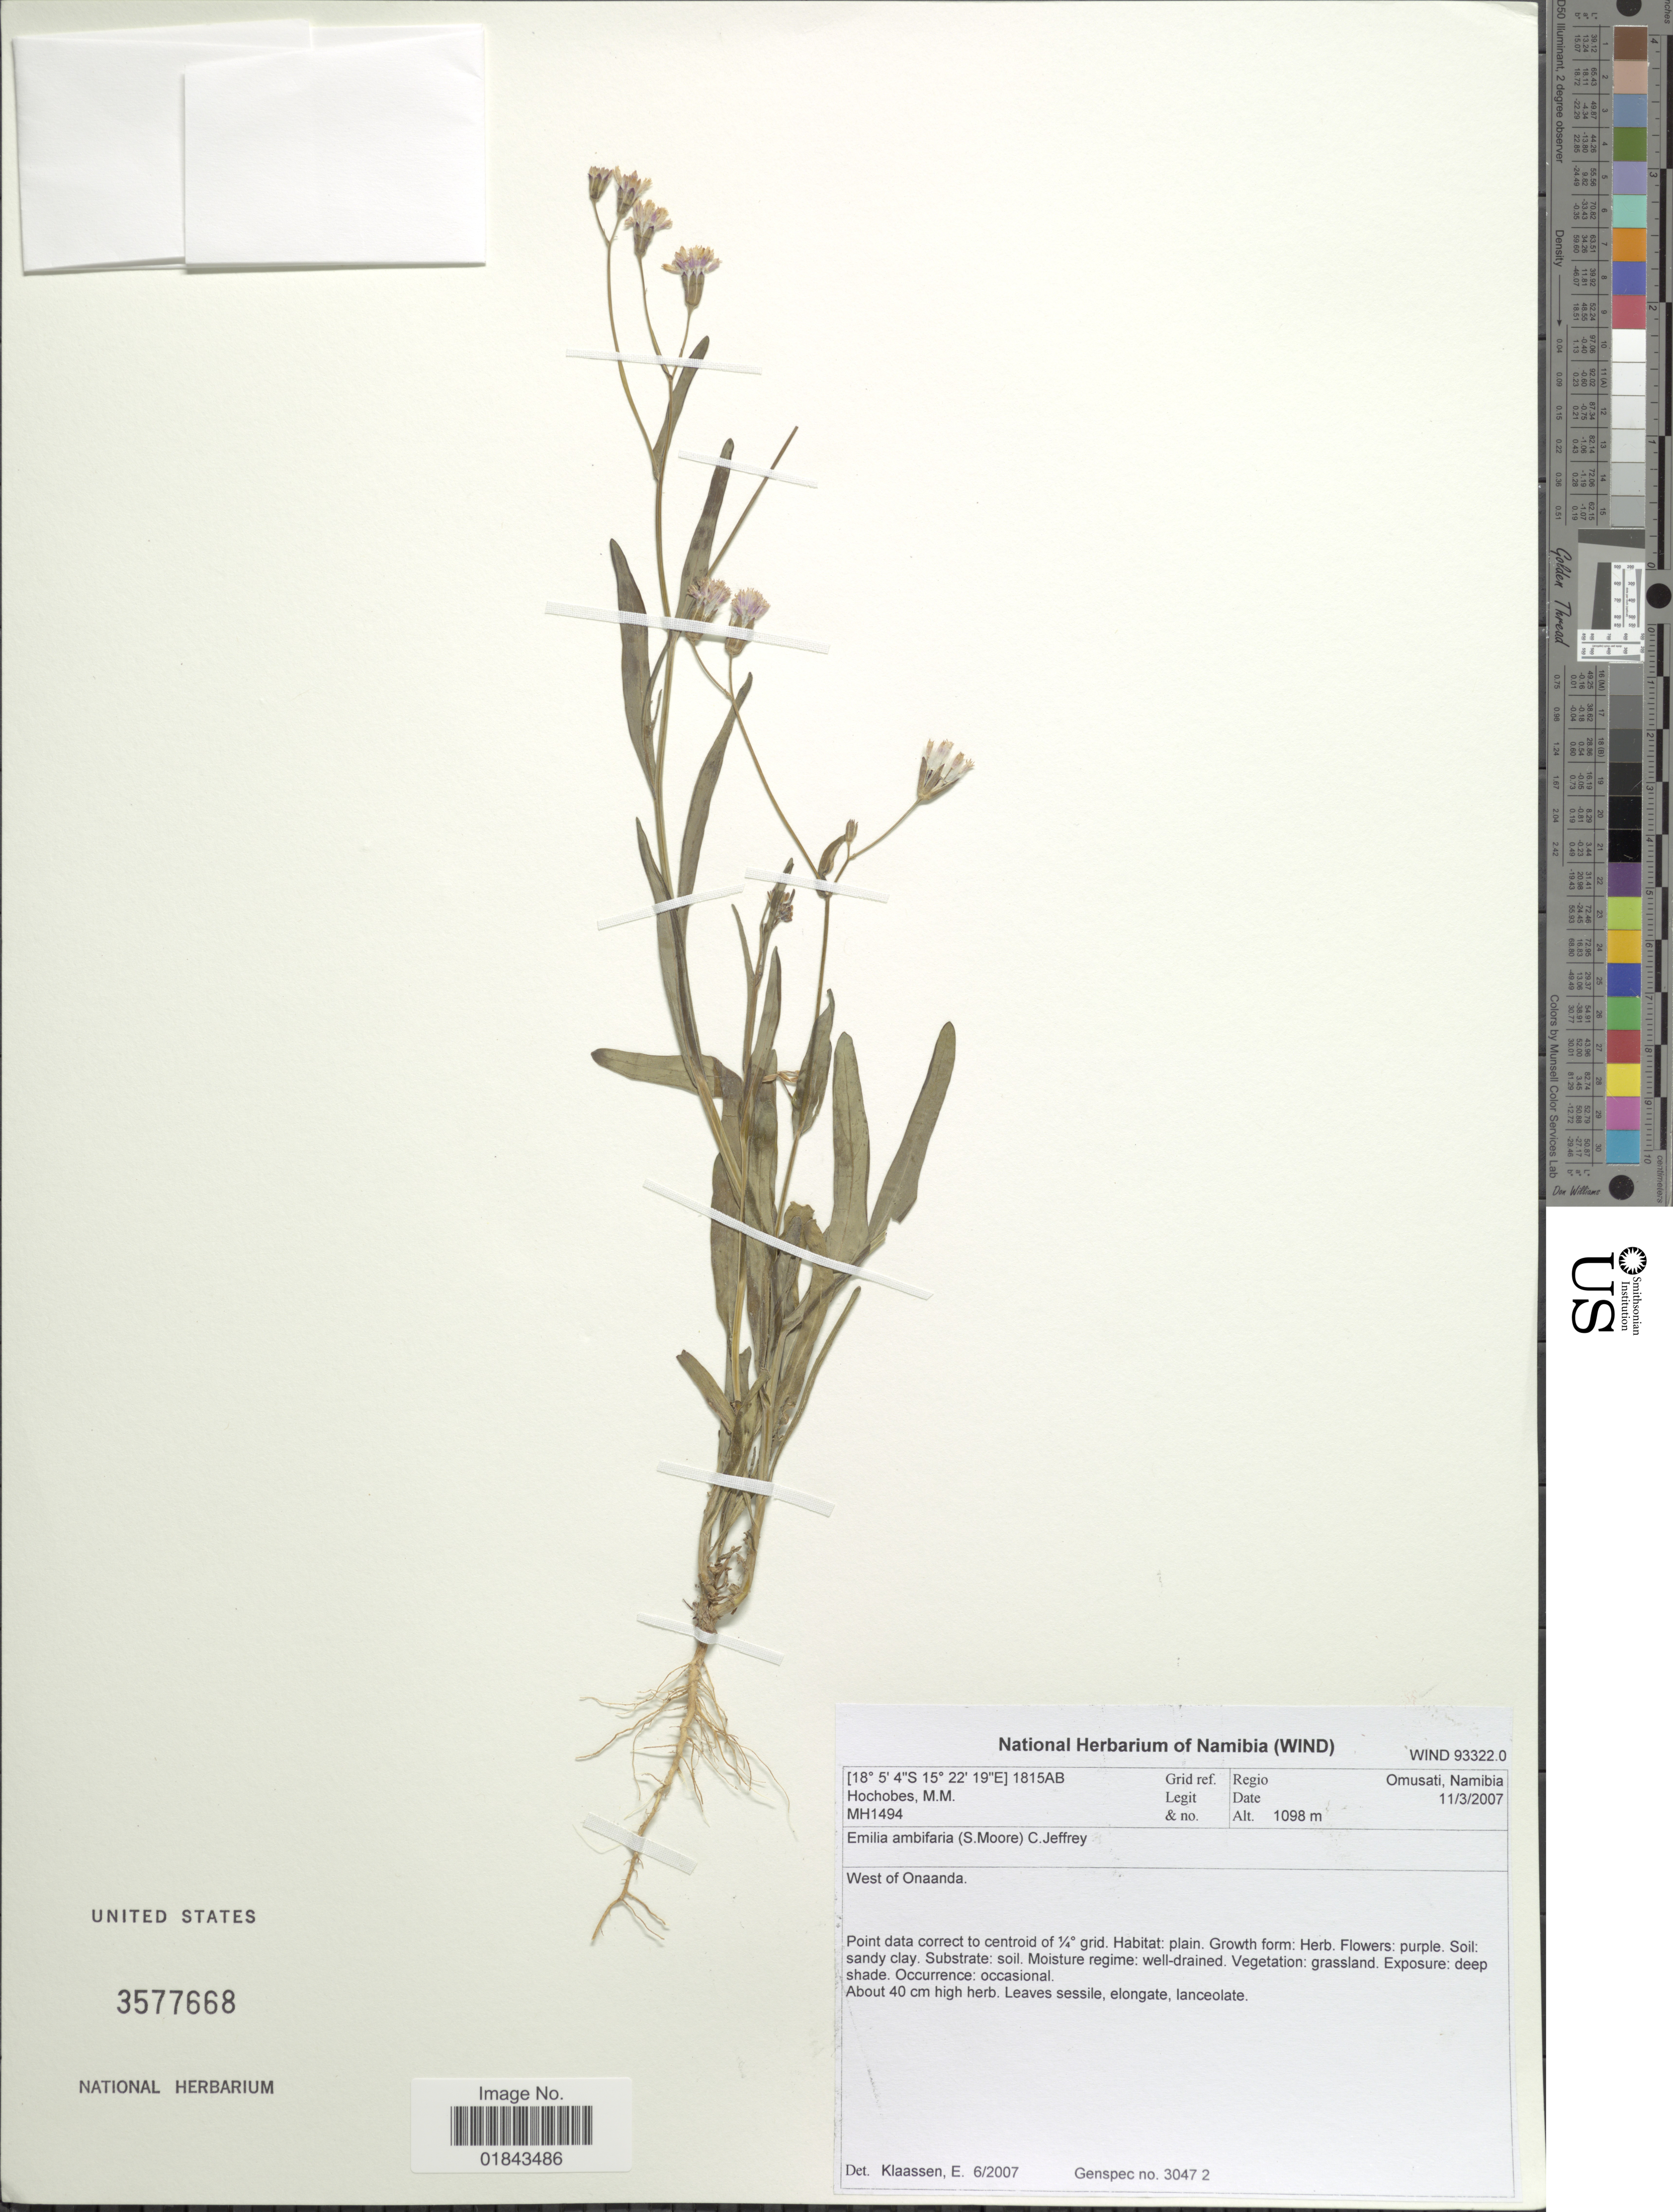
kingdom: Plantae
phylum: Tracheophyta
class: Magnoliopsida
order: Asterales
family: Asteraceae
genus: Emilia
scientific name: Emilia ambifaria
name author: (S. Moore) C. Jeffrey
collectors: M. Hochobes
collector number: MH1494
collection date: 2007-03-11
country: Namibia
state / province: Omusati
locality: West of Onaanda.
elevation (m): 1098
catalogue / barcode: US 3577668